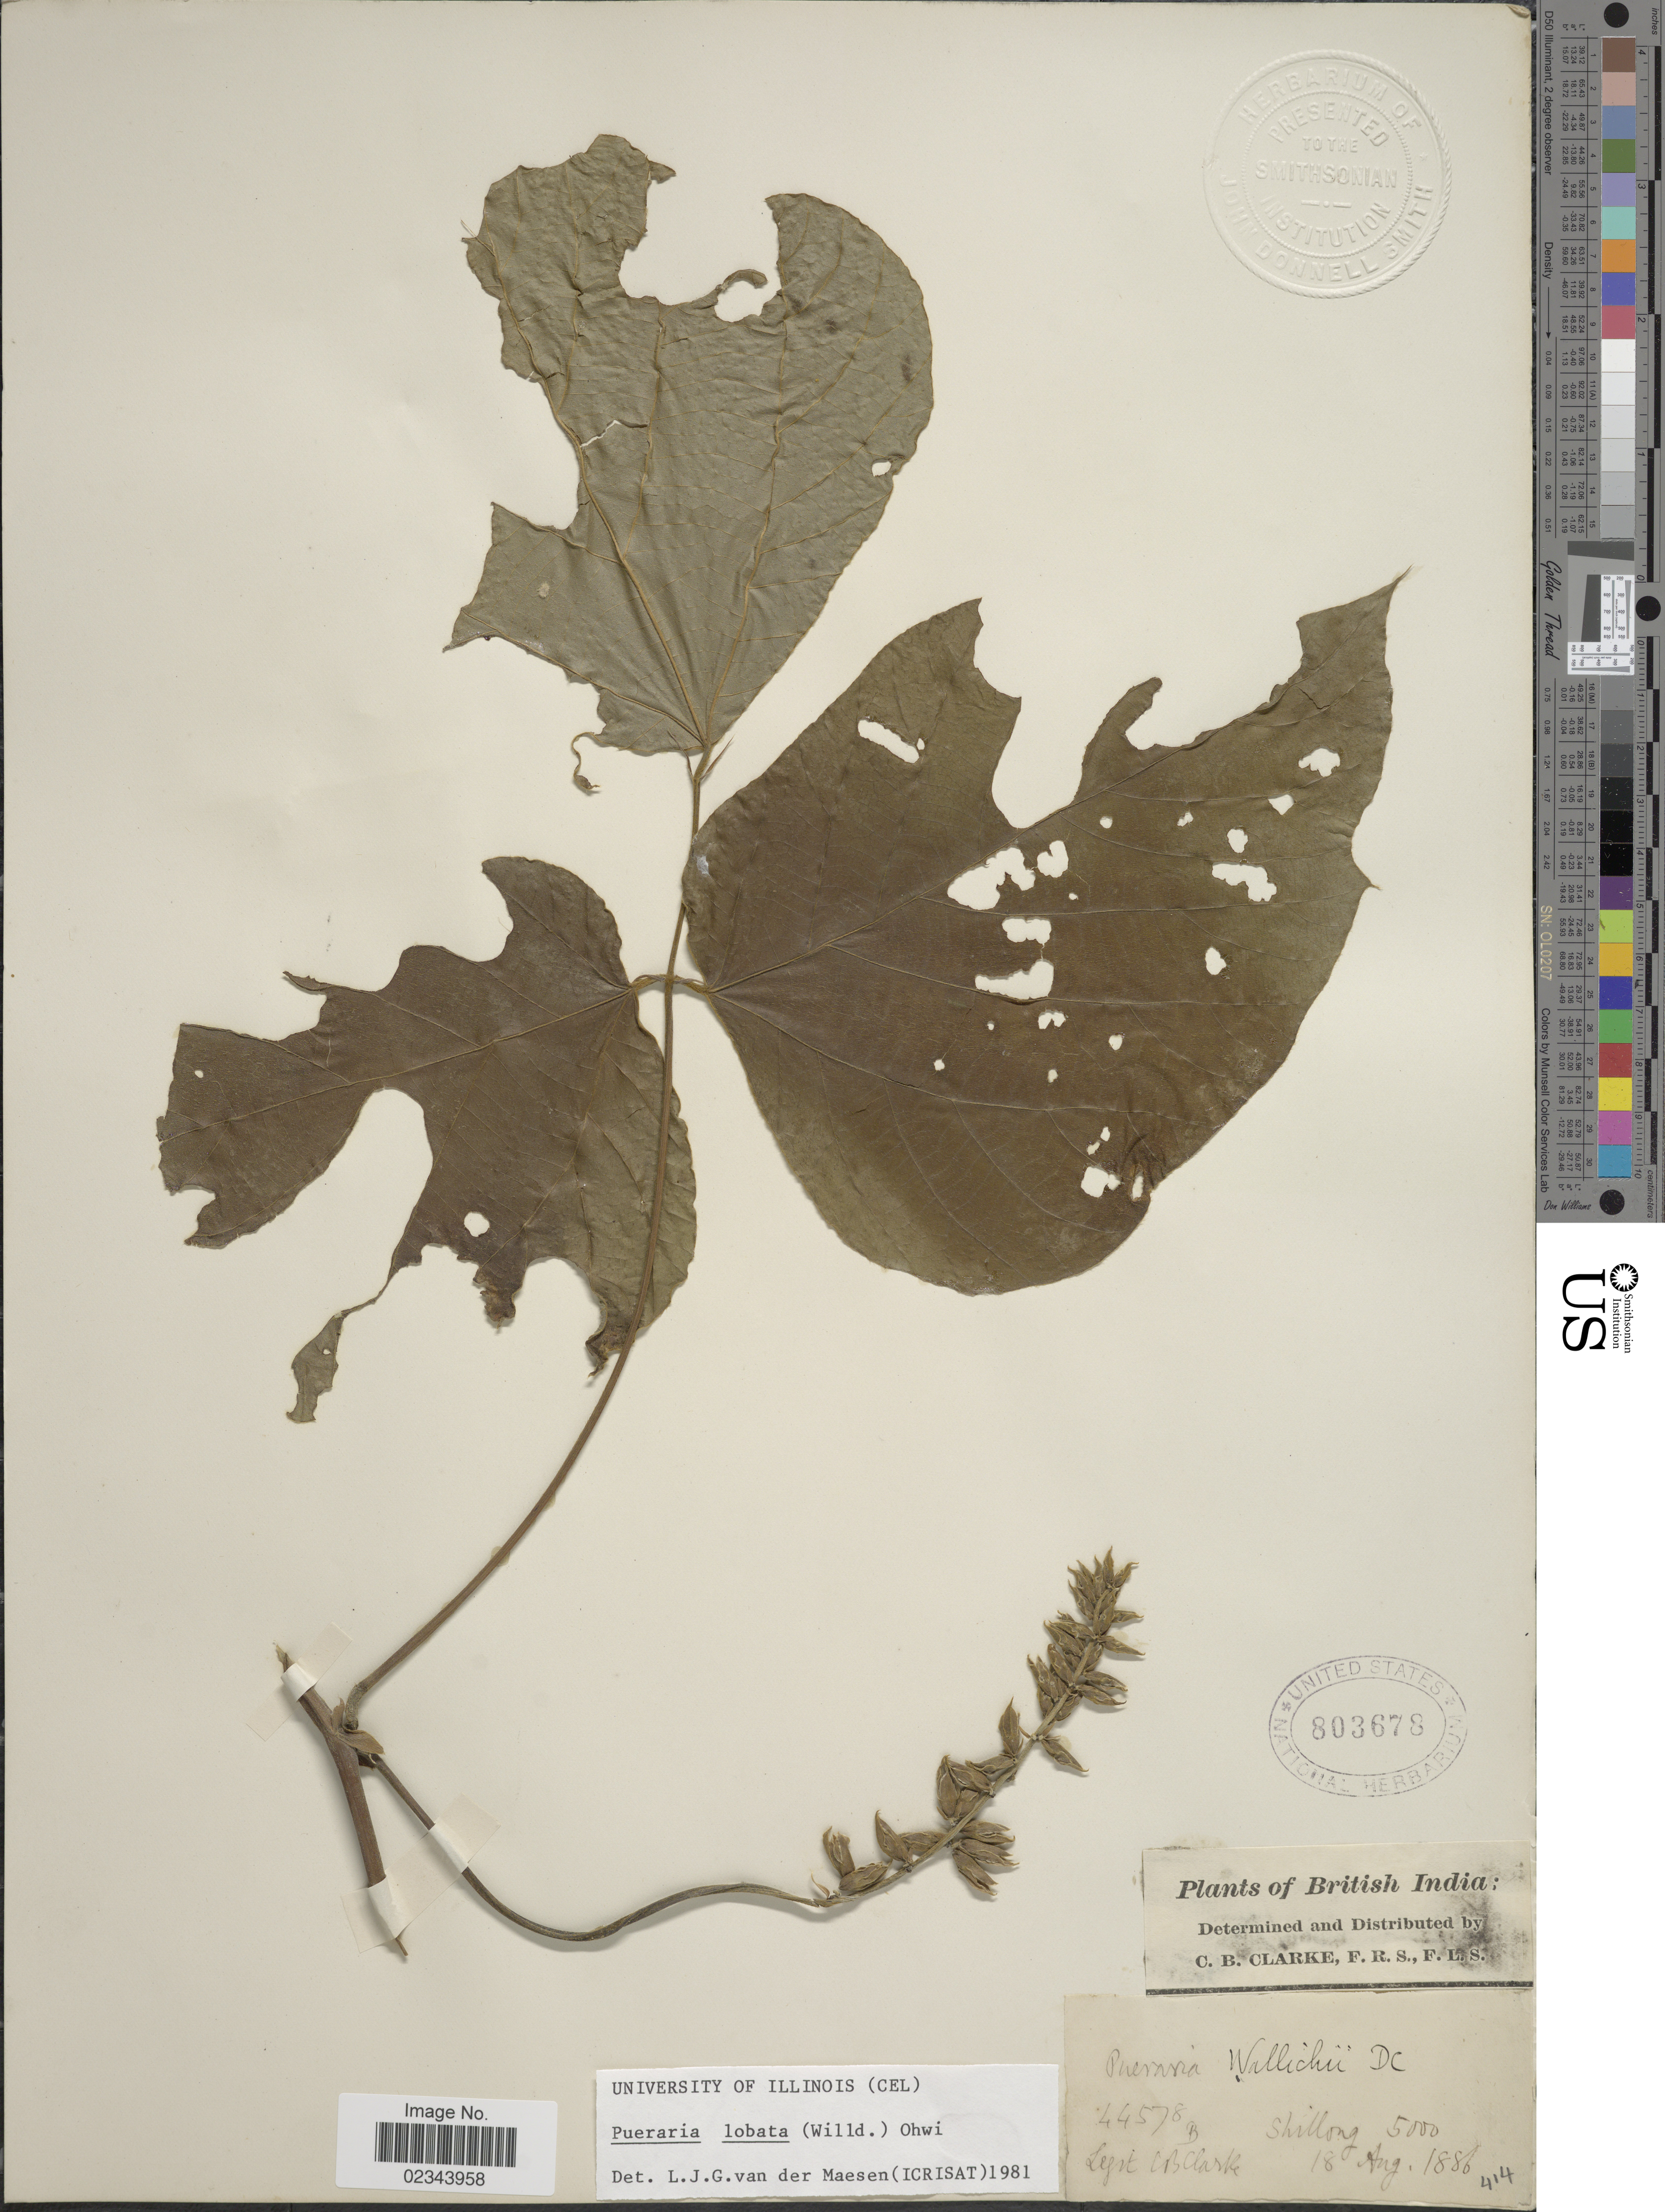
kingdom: Plantae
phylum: Tracheophyta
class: Magnoliopsida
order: Fabales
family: Fabaceae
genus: Pueraria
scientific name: Pueraria lobata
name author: (Willd.) Ohwi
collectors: C. B. Clarke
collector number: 44578B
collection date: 1886-08-18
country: India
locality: Shillong, British India.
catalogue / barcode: US 803678